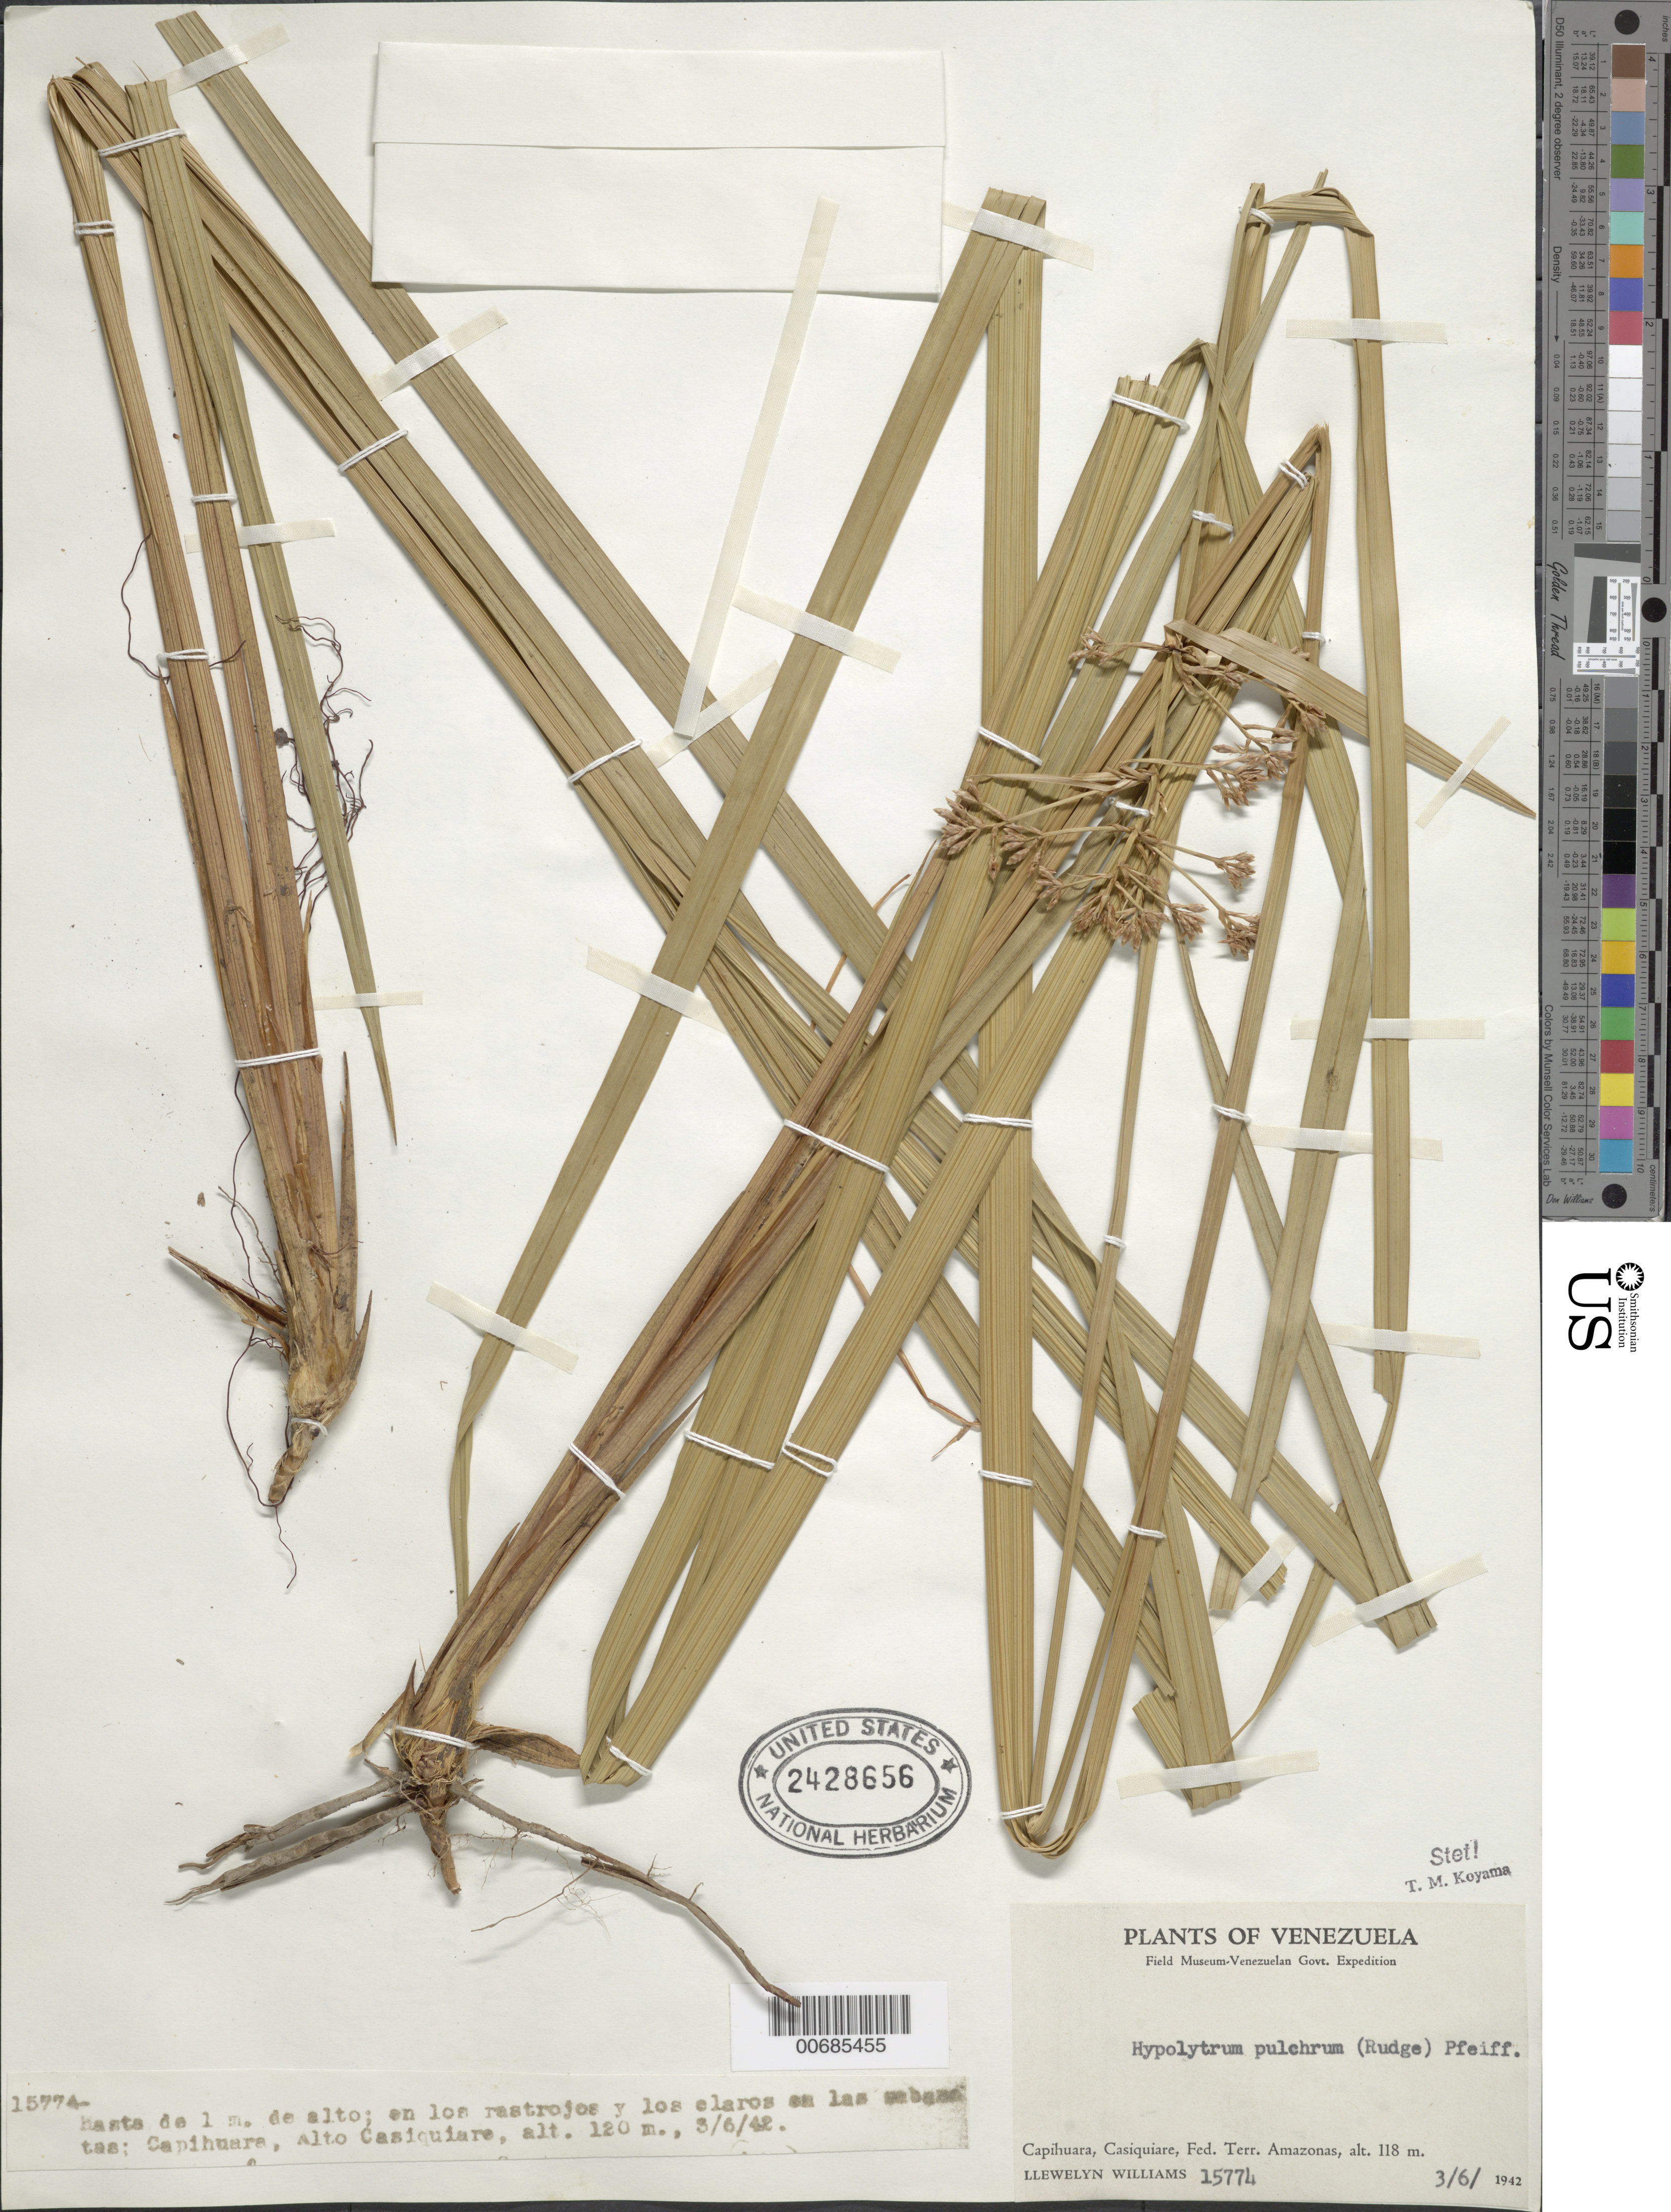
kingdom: Plantae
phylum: Tracheophyta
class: Liliopsida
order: Poales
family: Cyperaceae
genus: Hypolytrum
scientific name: Hypolytrum pulchrum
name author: (Rudge) H. Pfeiff.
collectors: Ll. Williams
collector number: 15774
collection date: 1942-06-03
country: Venezuela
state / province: Amazonas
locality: Capihuara, Casiquiare, Fed. Terr. Amazonas, Alto Casiquiare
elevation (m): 118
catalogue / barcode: US 2428656